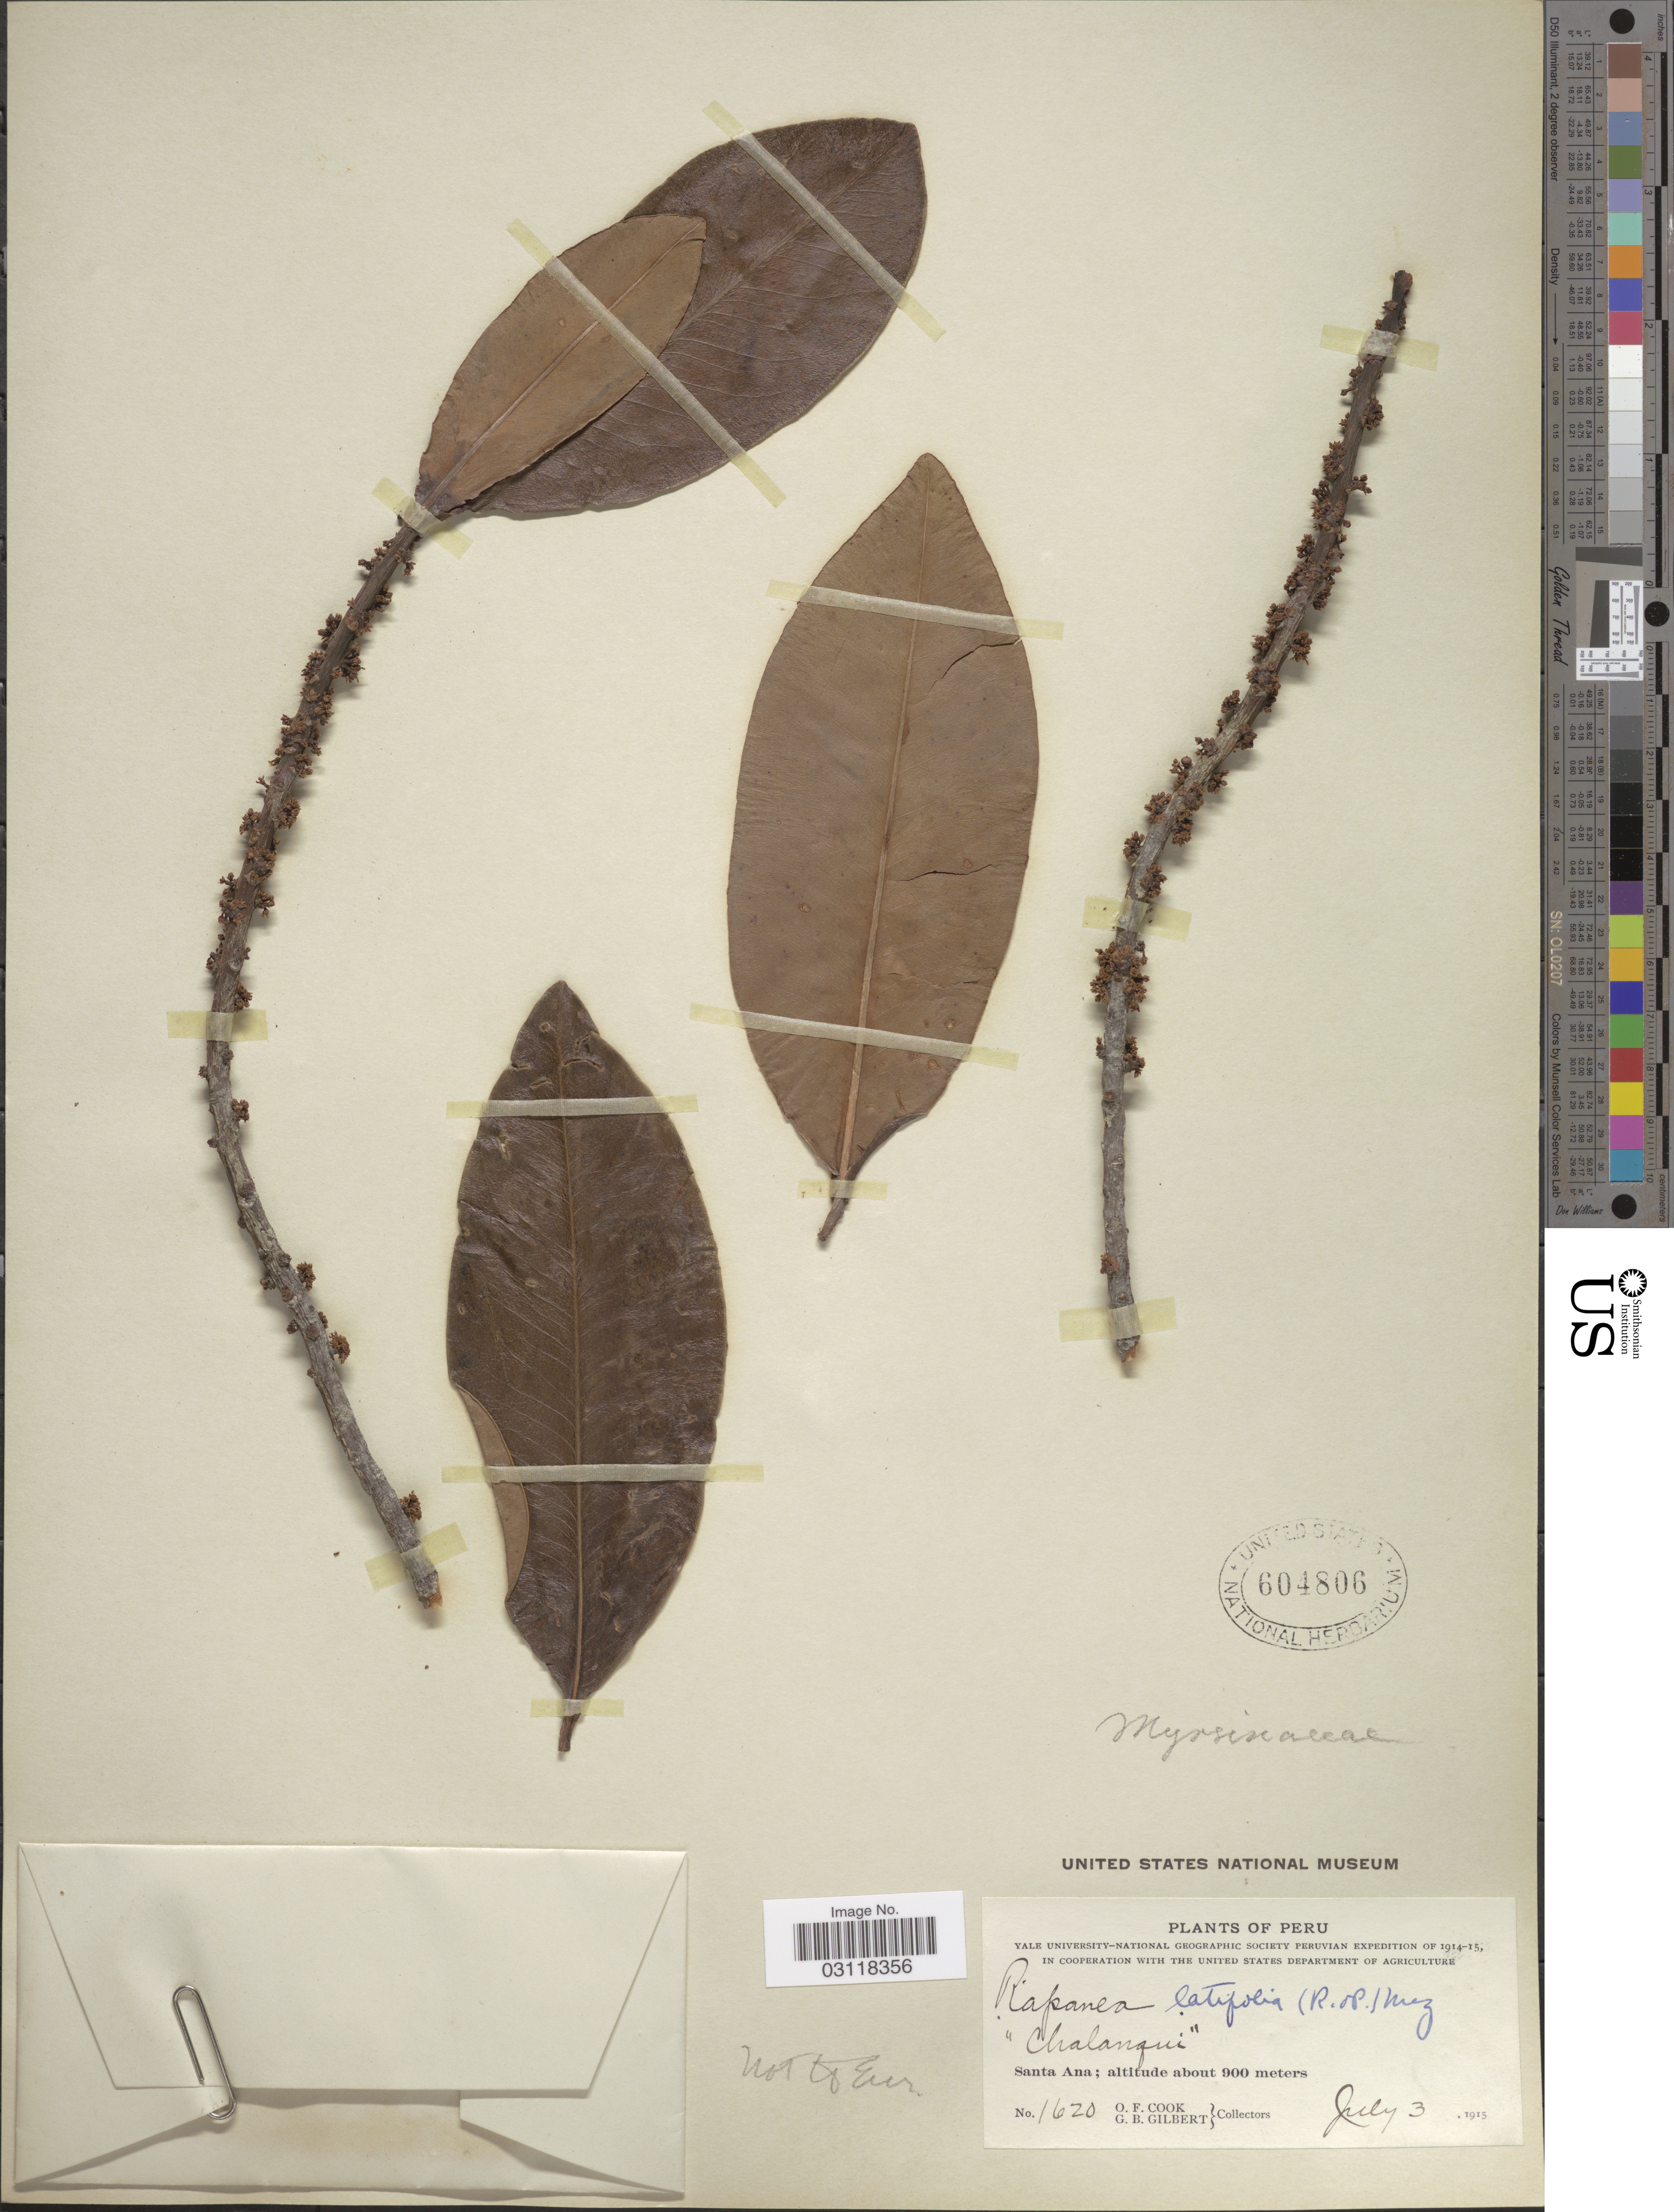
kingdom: Plantae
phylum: Tracheophyta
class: Magnoliopsida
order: Ericales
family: Primulaceae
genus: Rapanea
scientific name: Rapanea latifolia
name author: (Ruiz & Pav.) Mez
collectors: O. F. Cook & G. B. Gilbert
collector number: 1620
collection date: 1915-07-03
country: Peru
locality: Santa Ana.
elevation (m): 900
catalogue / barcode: US 604806